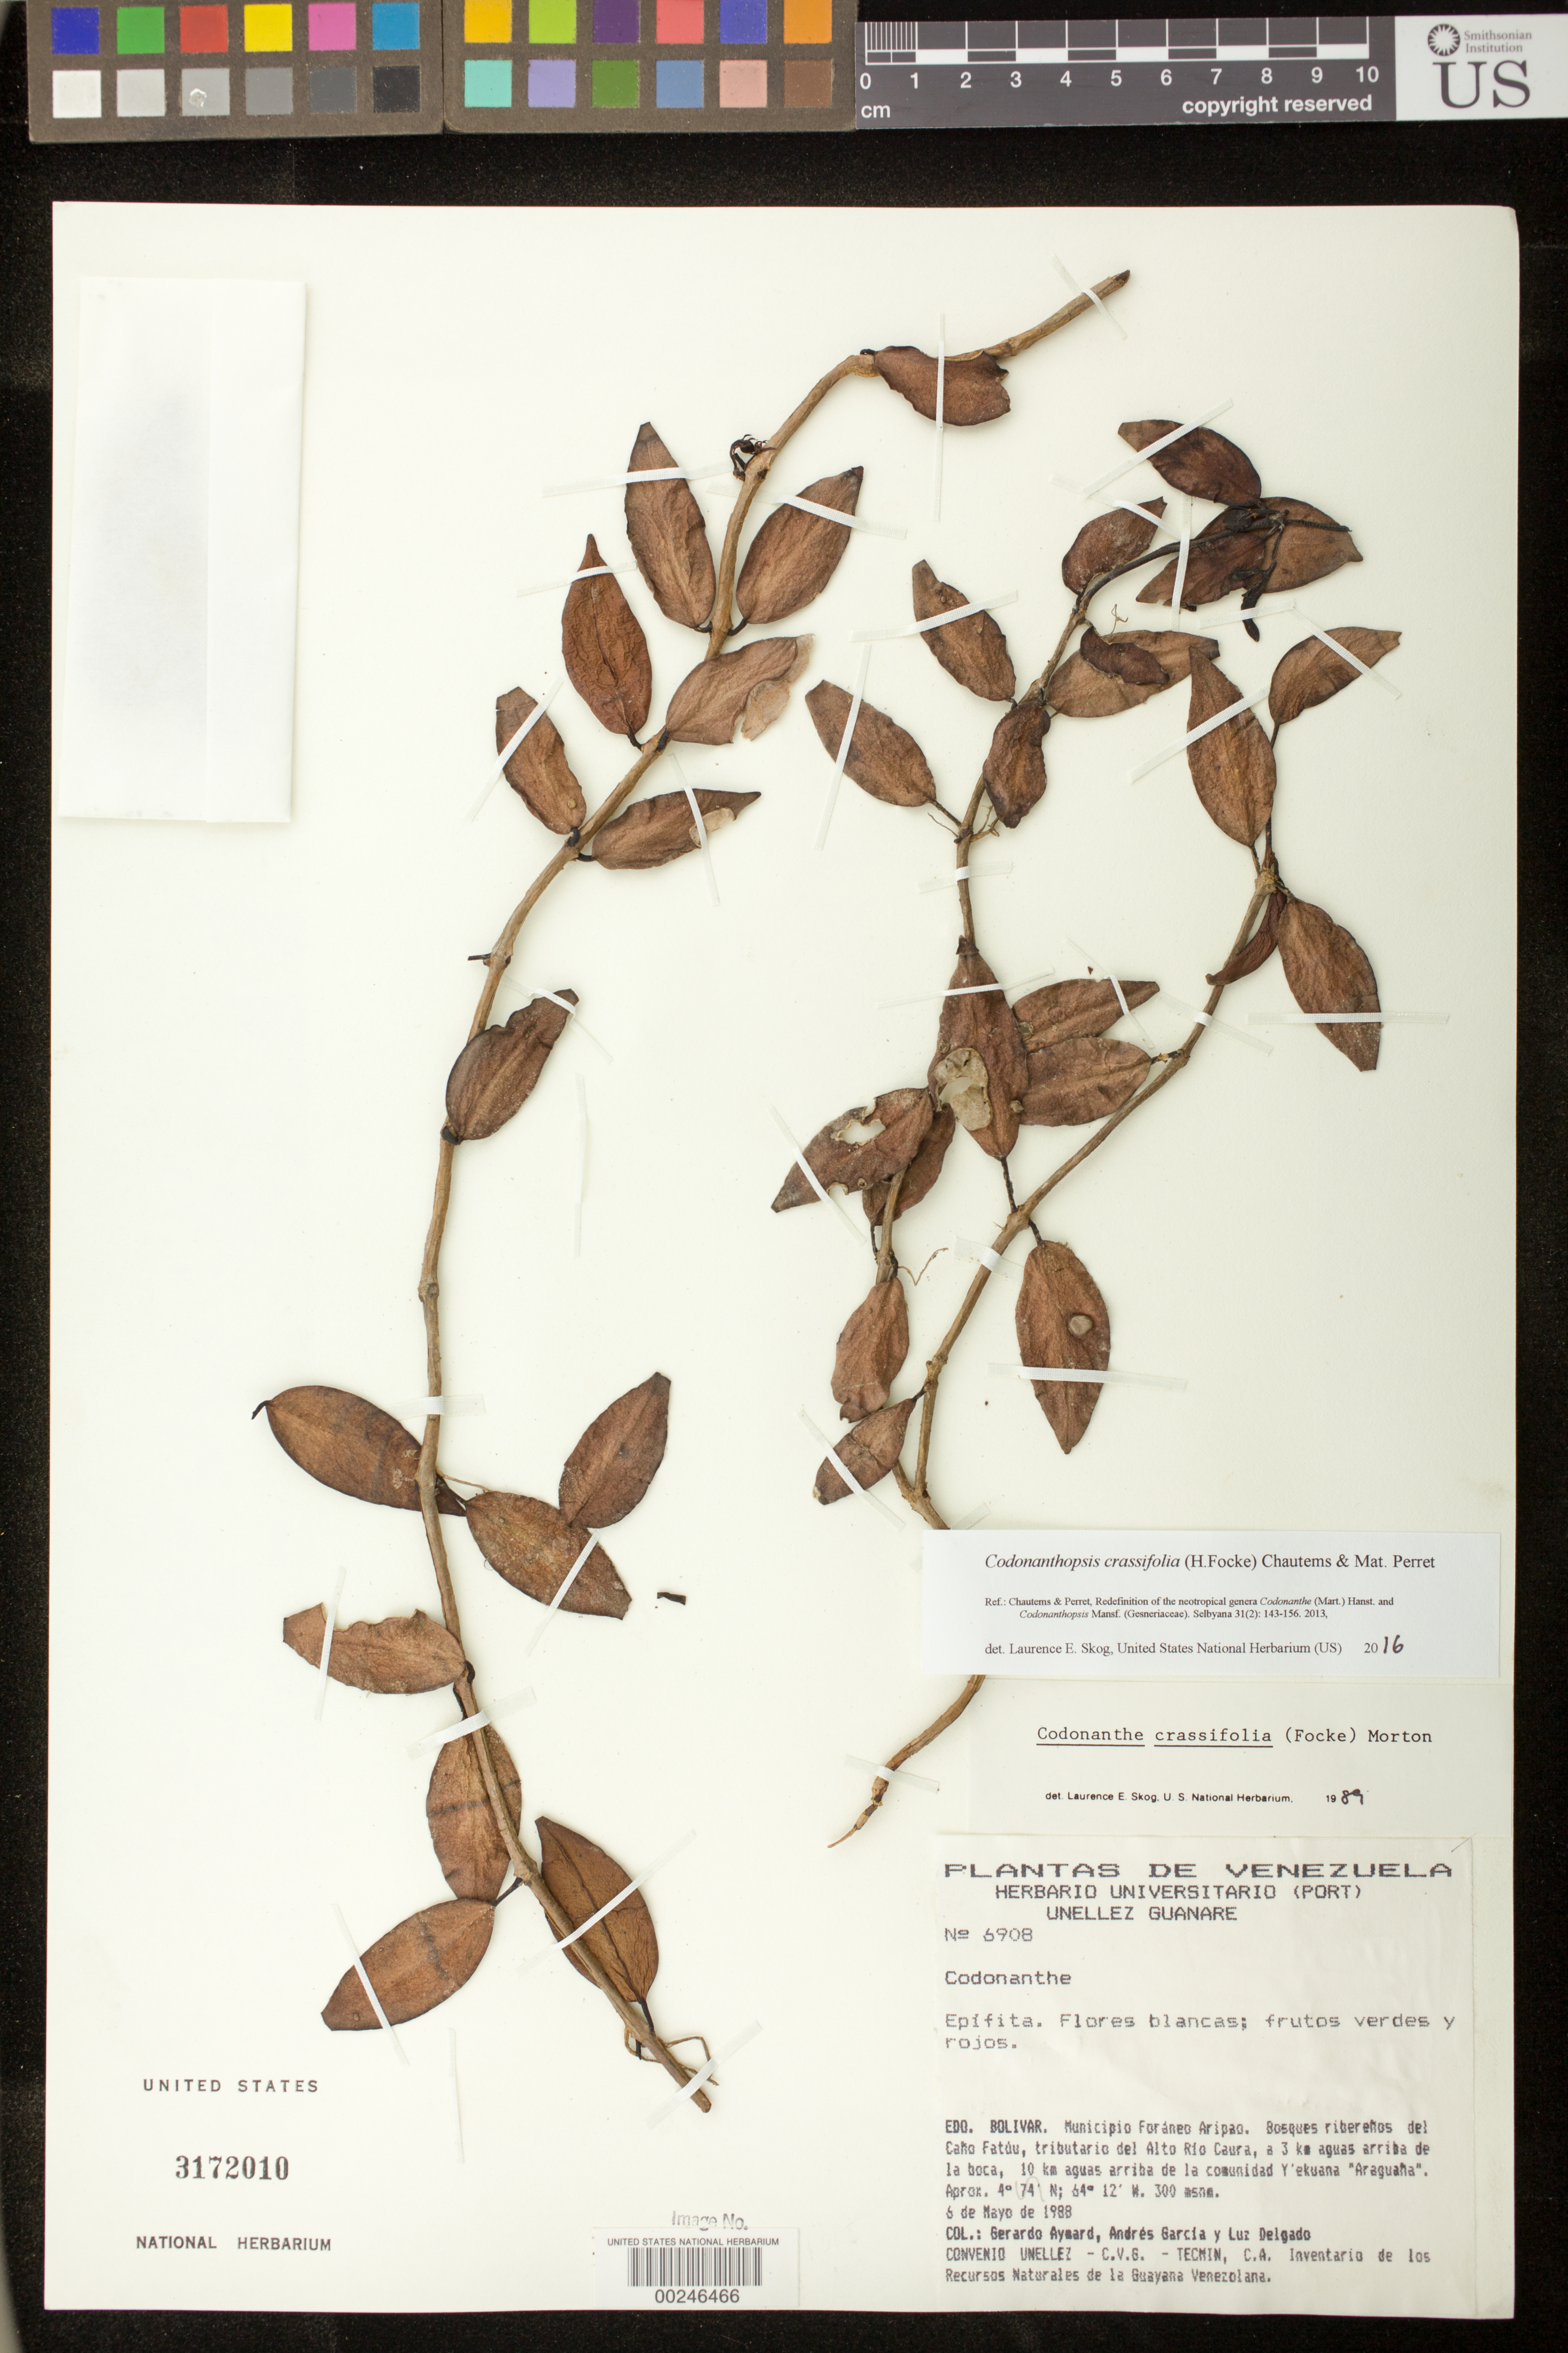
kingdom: Plantae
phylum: Tracheophyta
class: Magnoliopsida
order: Lamiales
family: Gesneriaceae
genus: Codonanthopsis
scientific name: Codonanthopsis crassifolia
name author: (H. Focke) Chautems & Mat.Perret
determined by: Skog, Laurence E.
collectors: G. A. Aymard, A. Garcia & L. Delgado V.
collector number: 6908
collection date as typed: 06 May 1988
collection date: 1988-05-06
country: Venezuela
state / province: Bolívar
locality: Mun. of Foraneo Aripao, from Cano Fatuu, tributary of Alto Rio Caura, ...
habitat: Riverside forest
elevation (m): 300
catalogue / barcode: US 3172010